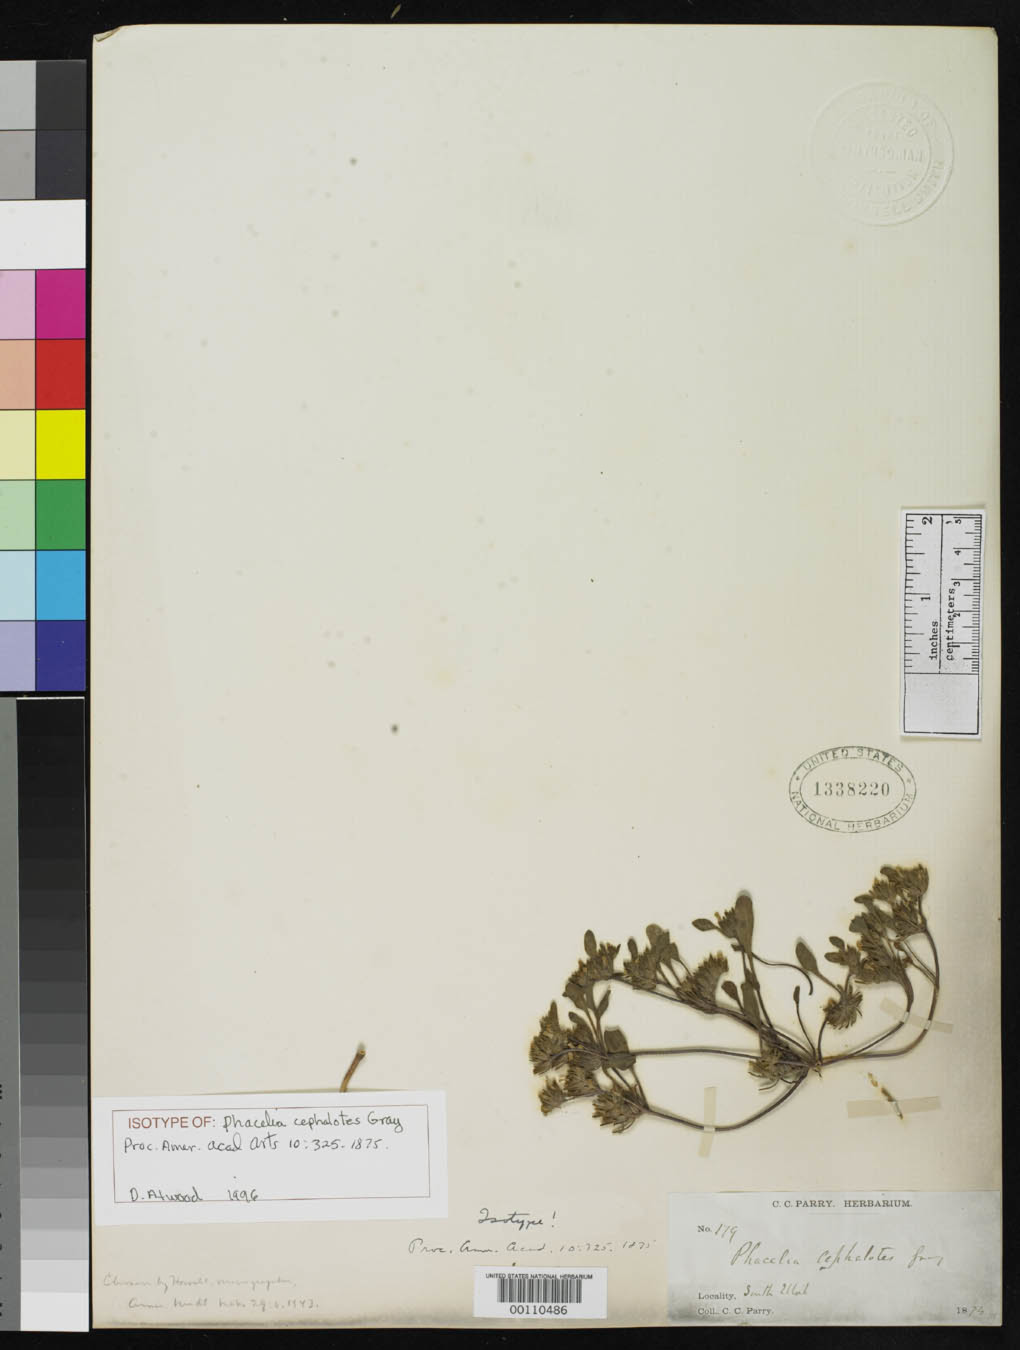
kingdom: Plantae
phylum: Tracheophyta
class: Magnoliopsida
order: Boraginales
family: Hydrophyllaceae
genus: Phacelia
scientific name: Phacelia cephalotes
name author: A. Gray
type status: Isolectotype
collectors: C. C. Parry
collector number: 179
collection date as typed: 1874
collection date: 1874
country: United States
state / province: Utah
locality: South Utah.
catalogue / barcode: US 1338220